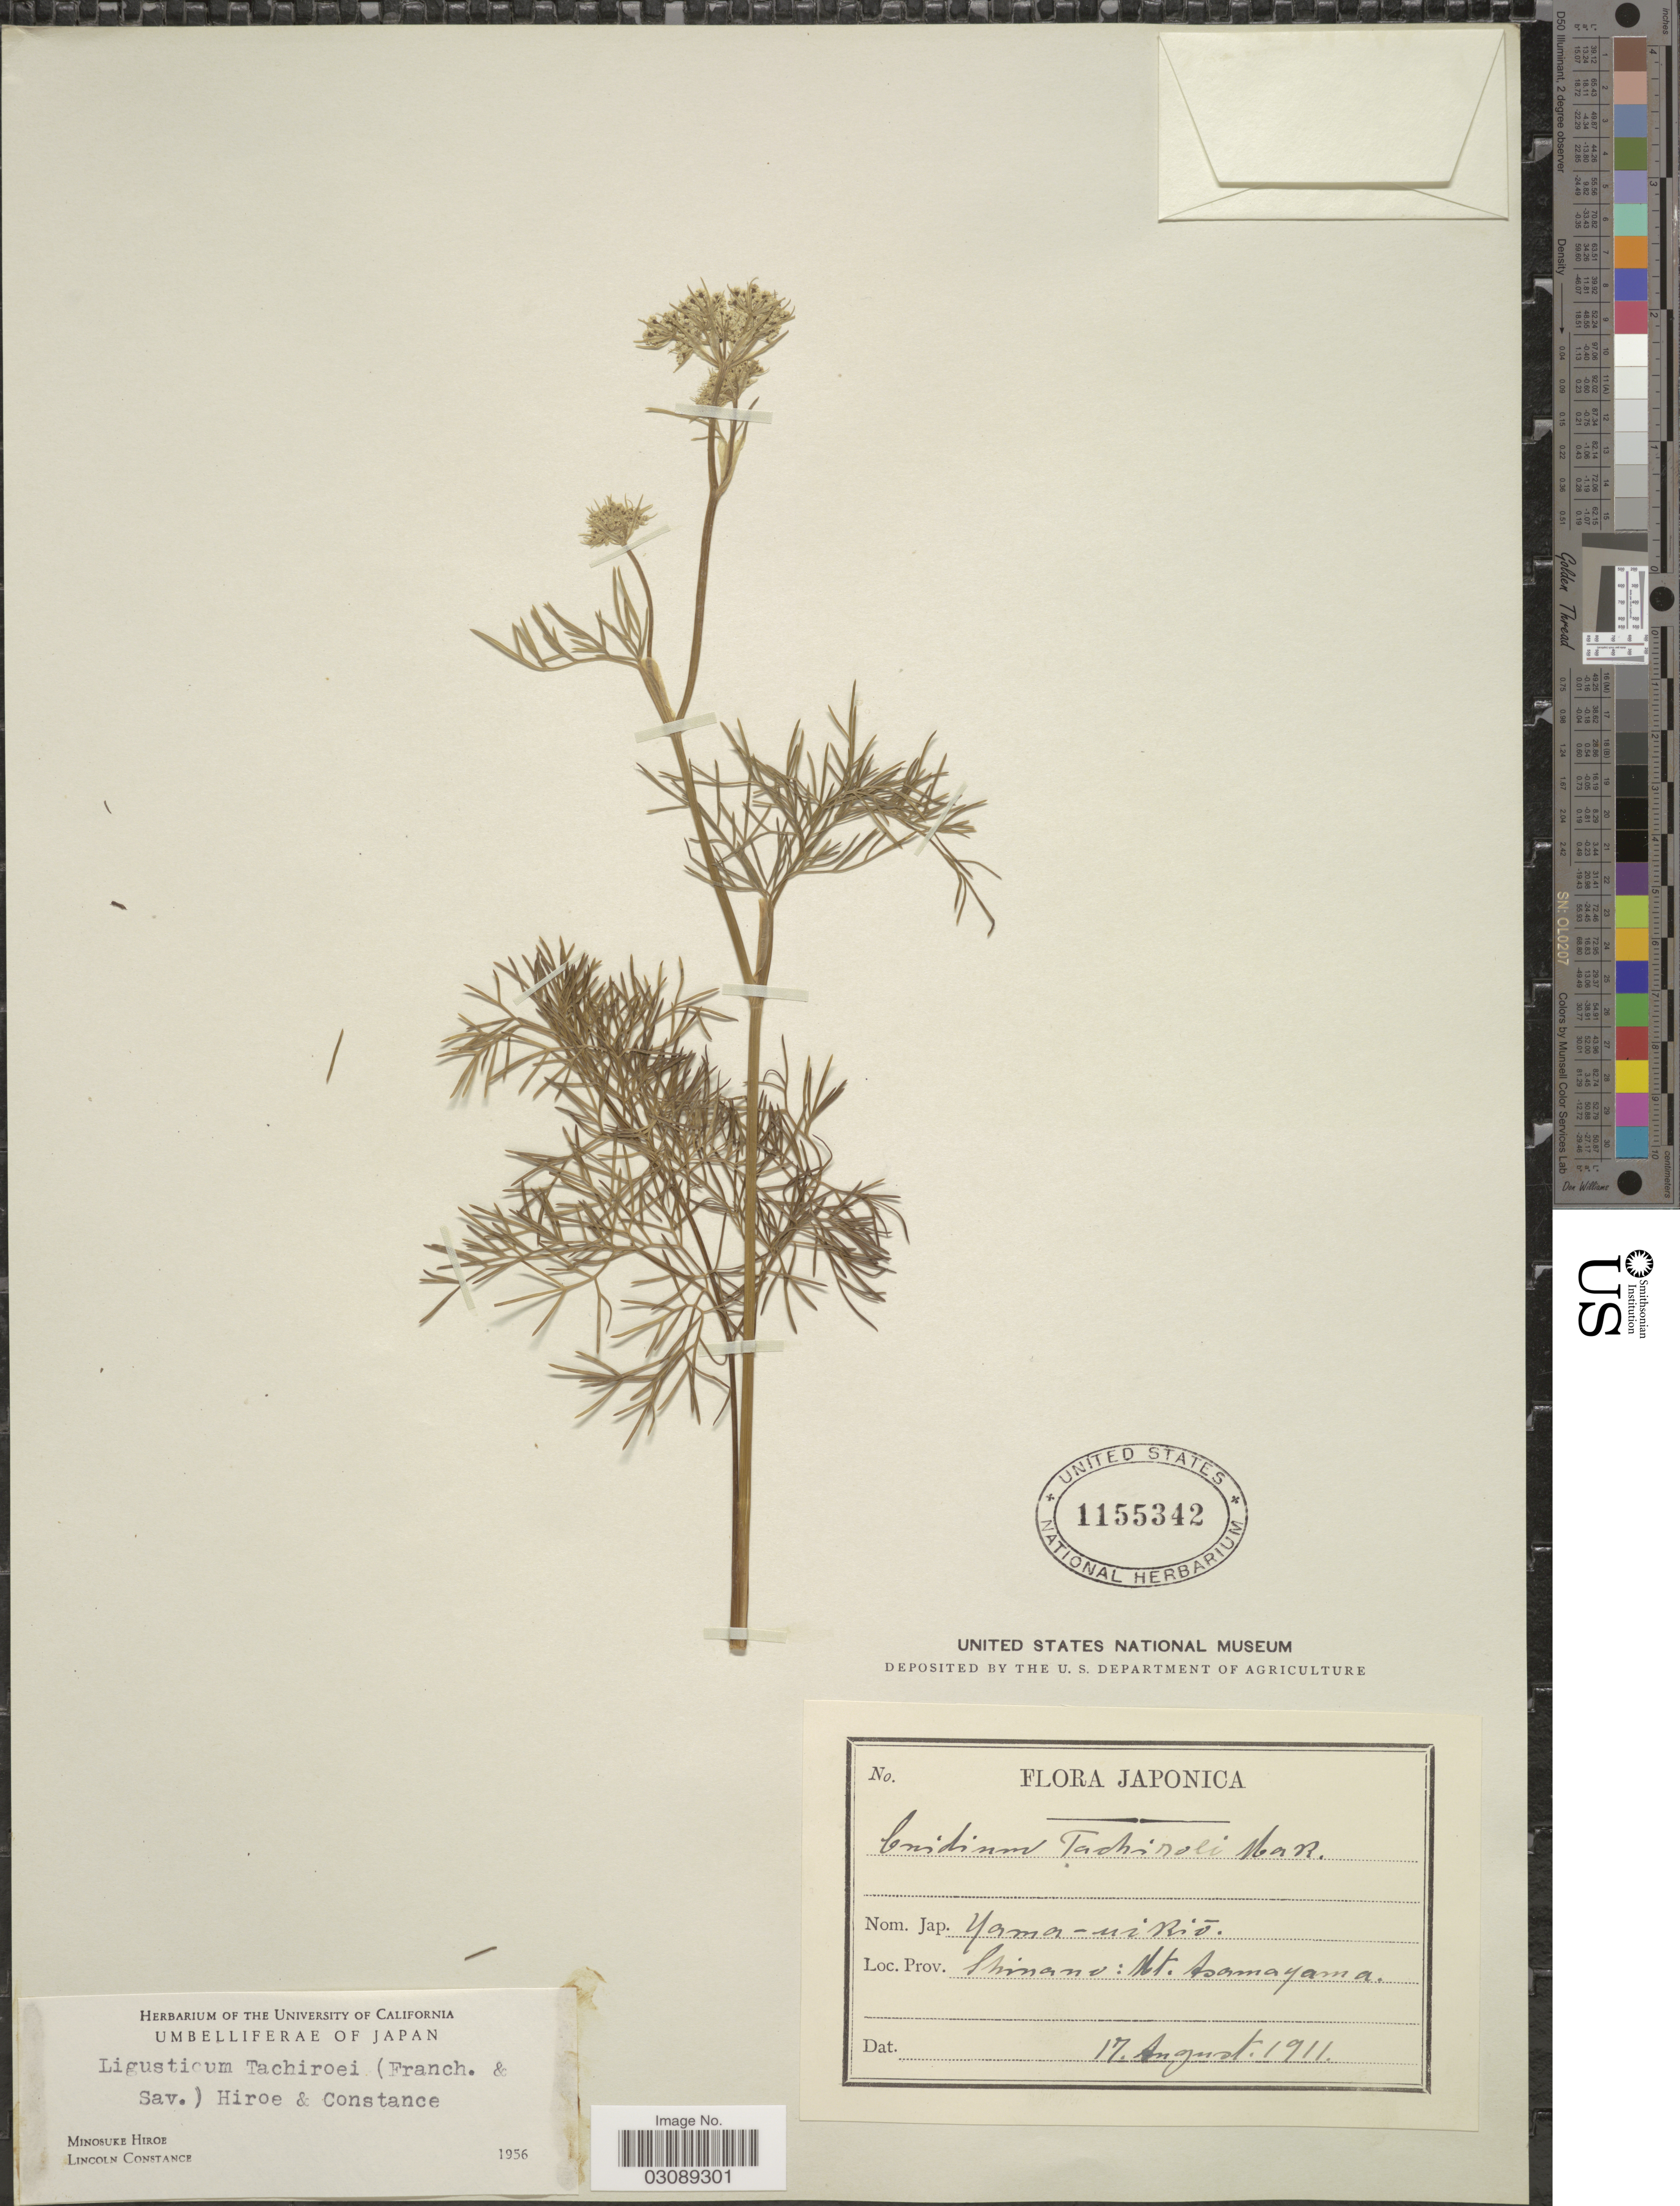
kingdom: Plantae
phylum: Tracheophyta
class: Magnoliopsida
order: Apiales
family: Apiaceae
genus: Ligusticum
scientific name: Ligusticum tachiroei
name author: (Franch. & Sav.) M.Hiroe & Constance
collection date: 1911-08-17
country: Japan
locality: Shinano: Mt. Asamayama.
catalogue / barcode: US 1155342